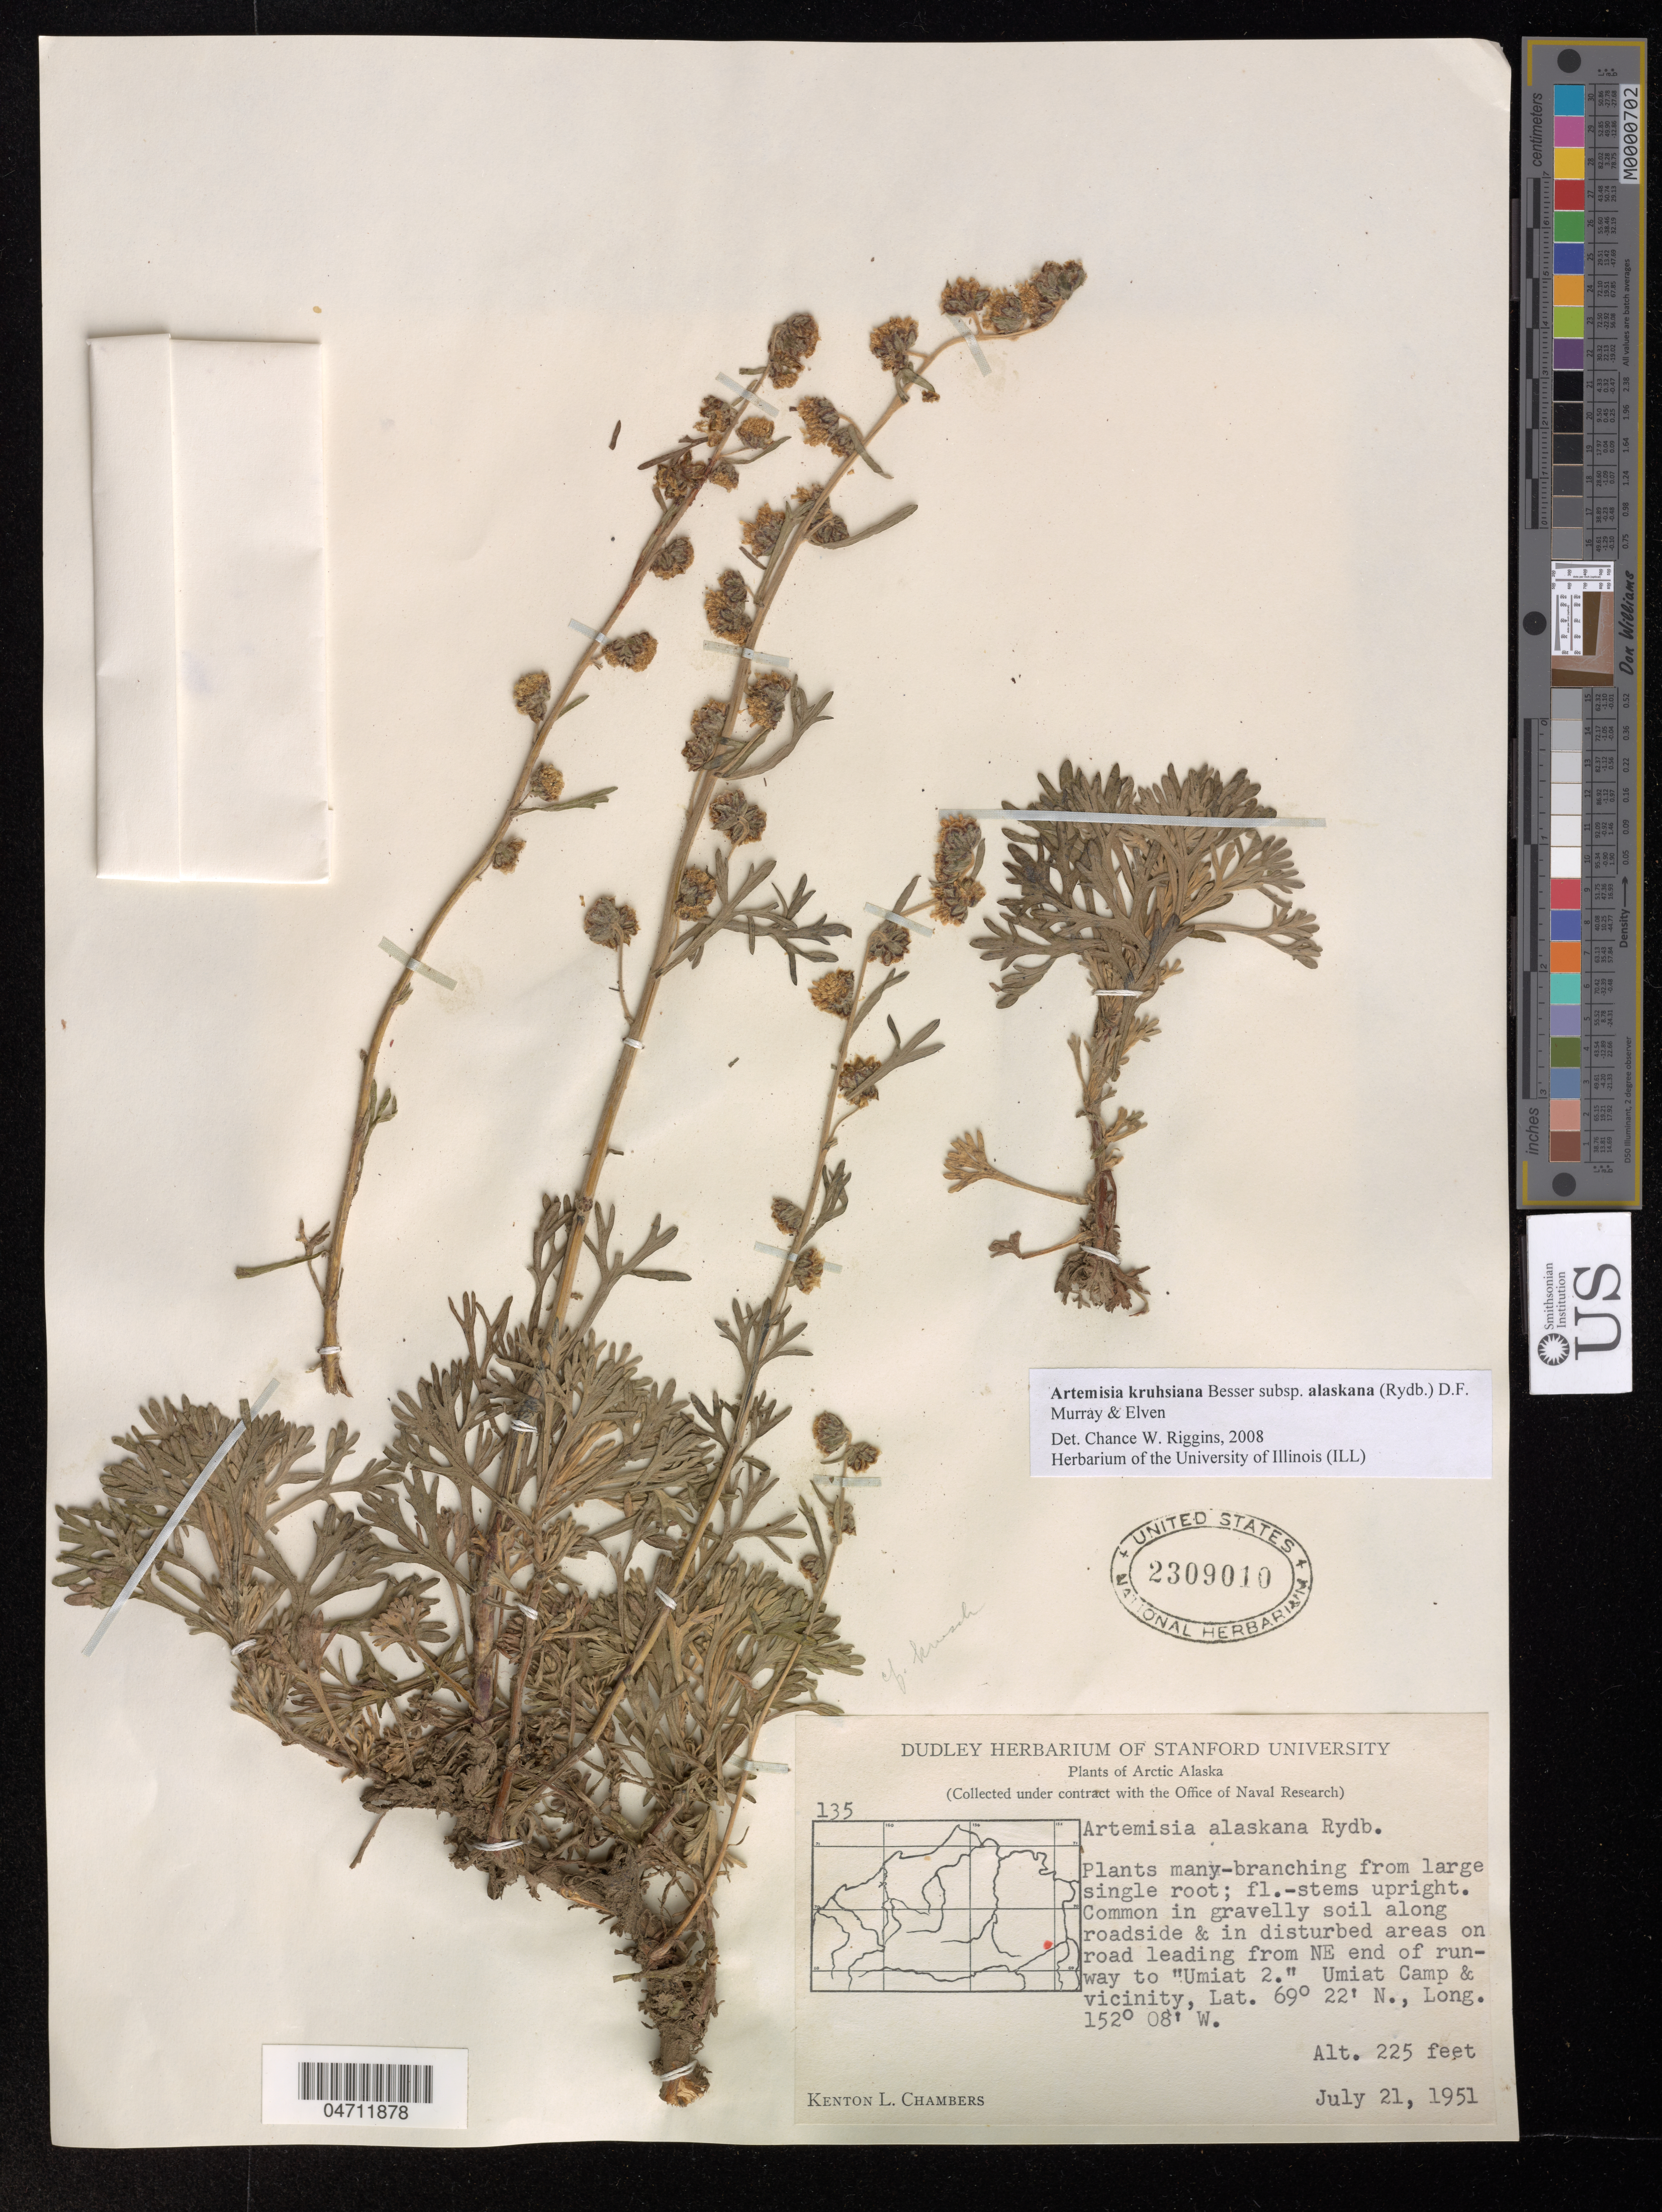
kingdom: Plantae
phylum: Tracheophyta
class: Magnoliopsida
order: Asterales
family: Asteraceae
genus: Artemisia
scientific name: Artemisia kruhsiana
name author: Besser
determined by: Riggins, Chance W.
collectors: K. L. Chambers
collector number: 135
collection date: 1951-07-21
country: United States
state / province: Alaska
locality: Arctic Alaska. Muddy bank of Chandler R. where small tributary enters, just S. of Gubic Camp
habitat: In gravelly soil along roadside and in disturbed areas on road leading from NE end of runway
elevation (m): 43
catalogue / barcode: US 2309010